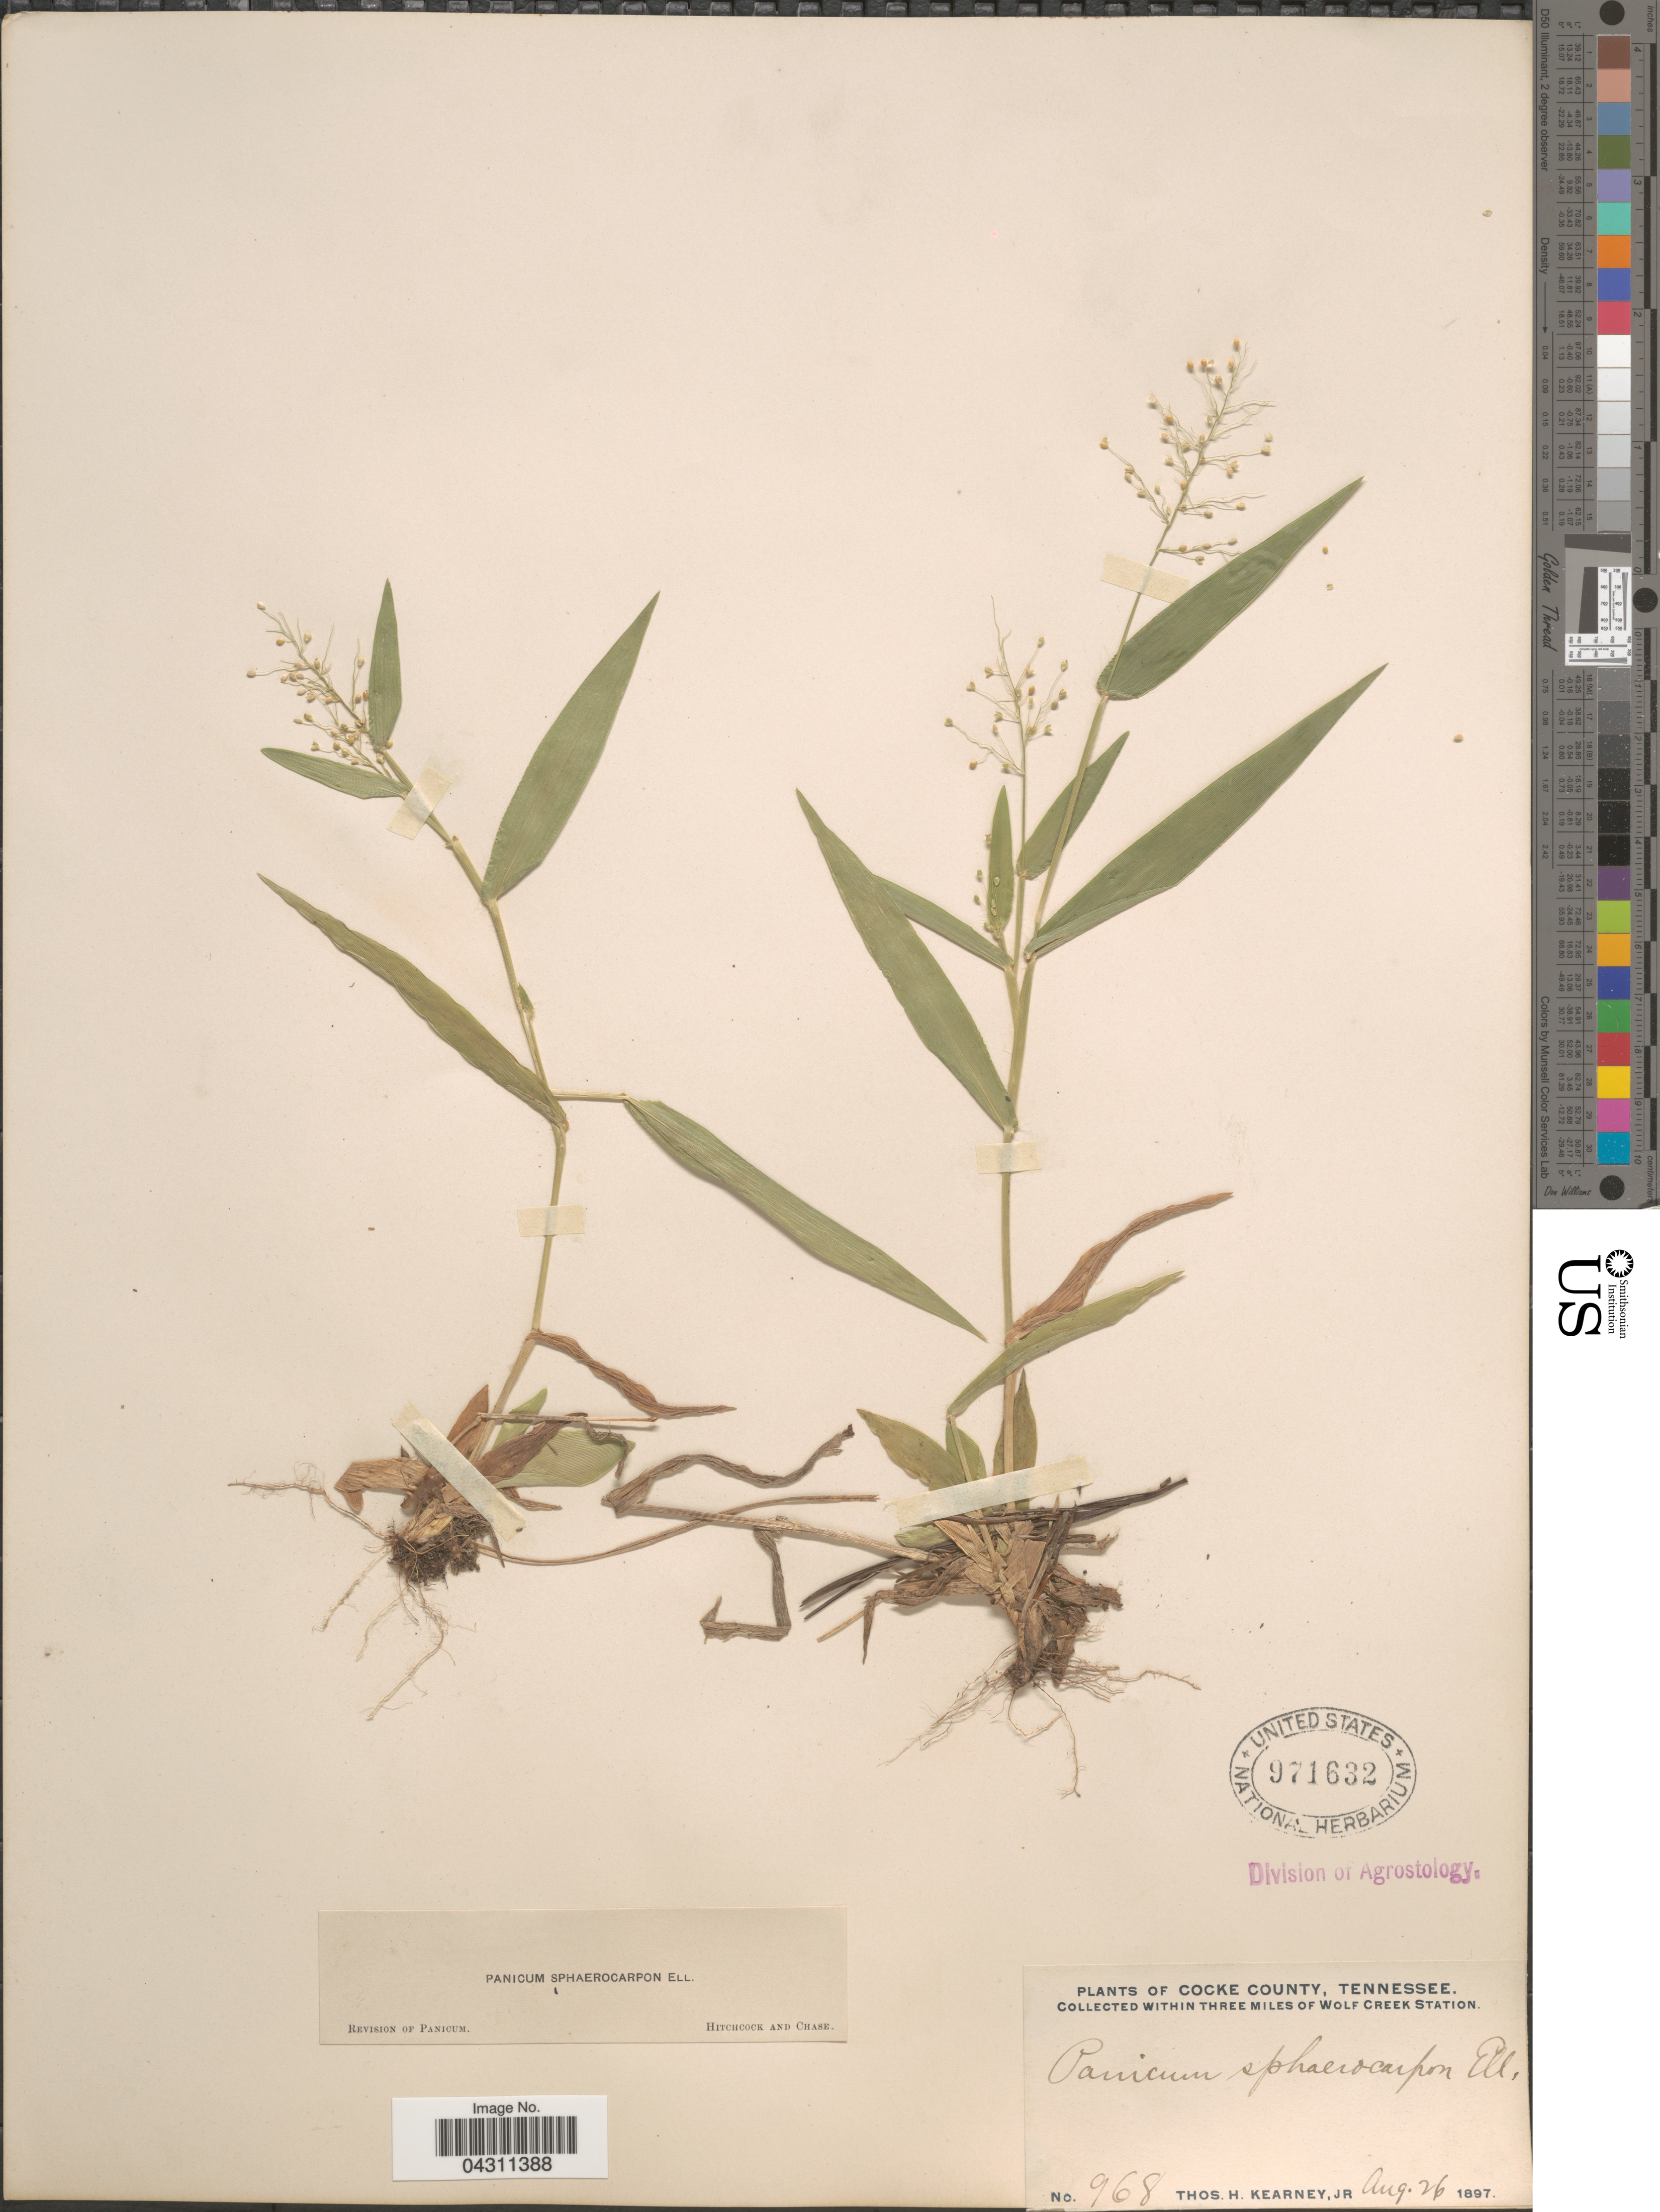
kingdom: Plantae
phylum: Tracheophyta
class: Liliopsida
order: Poales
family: Poaceae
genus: Dichanthelium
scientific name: Dichanthelium sphaerocarpon var. sphaerocarpon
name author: (Elliott) Gould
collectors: T. H. Kearney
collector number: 968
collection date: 1897-08-26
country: United States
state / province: Tennessee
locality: Cocke County. Within three miles of Wolf Creek Station.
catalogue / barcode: US 971632